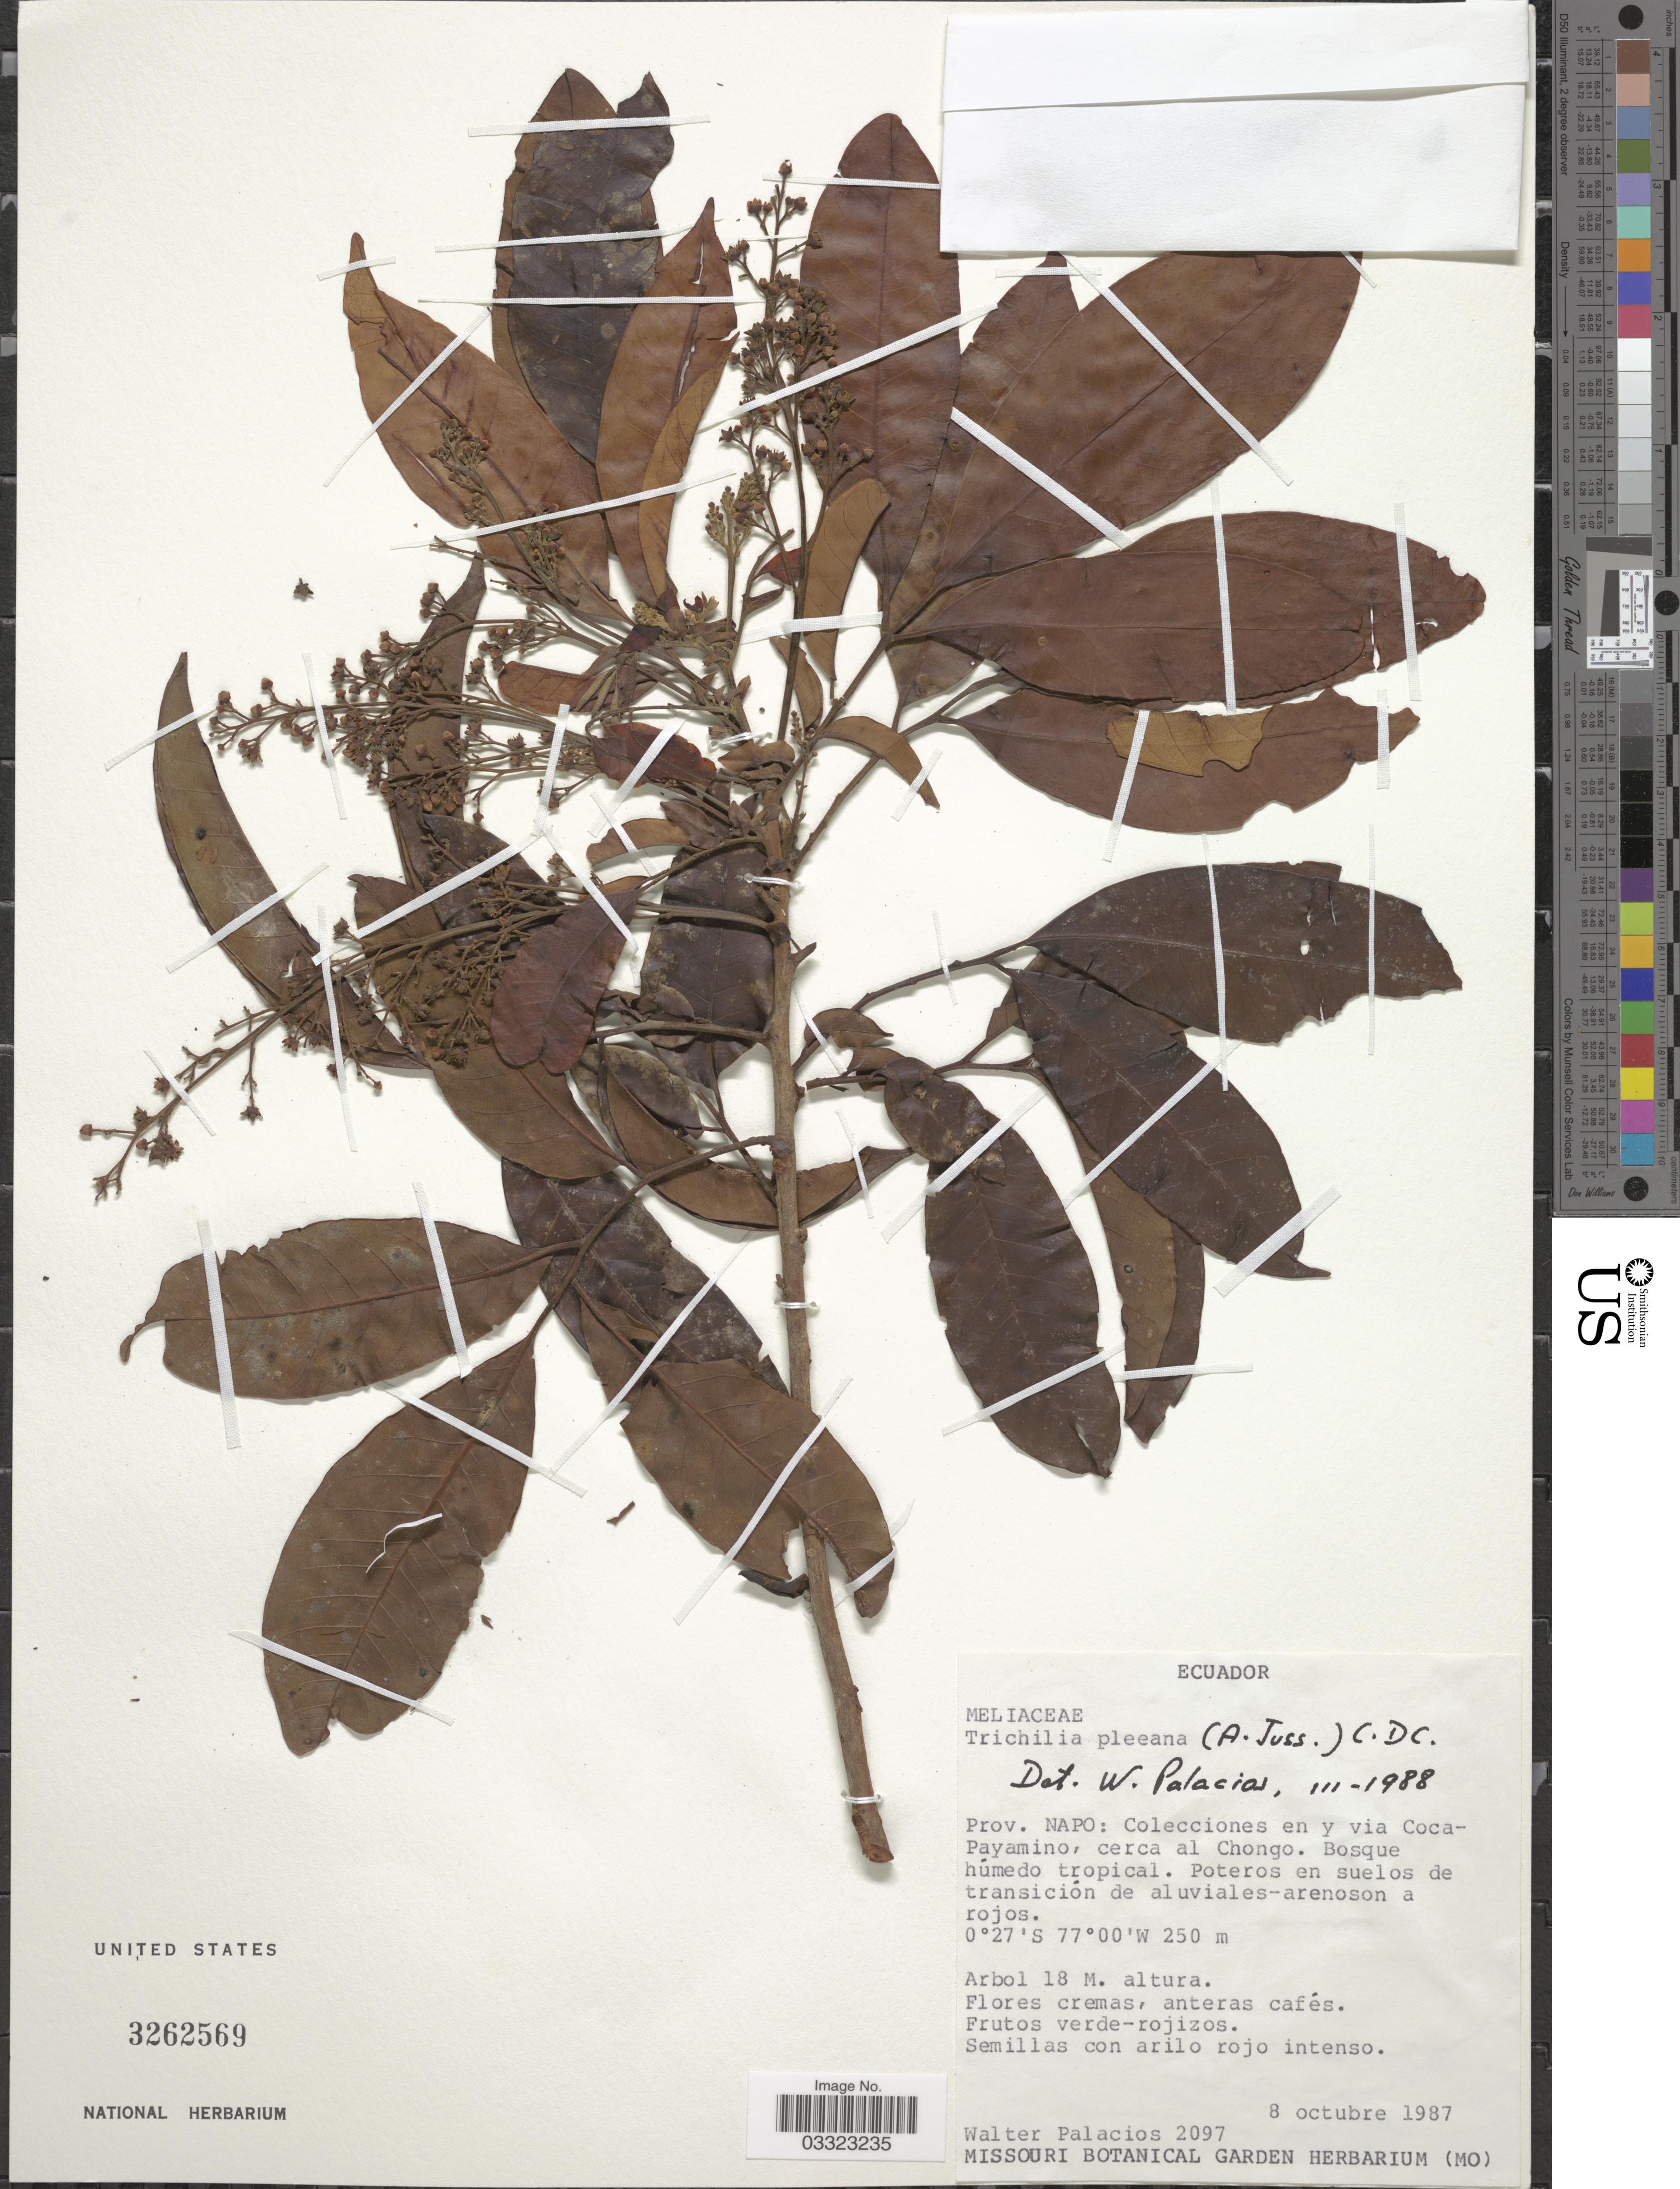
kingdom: Plantae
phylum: Tracheophyta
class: Magnoliopsida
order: Sapindales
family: Meliaceae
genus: Trichilia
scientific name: Trichilia pleeana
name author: (A. Juss.) C. DC.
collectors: W. Palacios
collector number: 2097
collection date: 1987-10-08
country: Ecuador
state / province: Napo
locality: Colecciones en y via Coca-Payamino, cerca al Chongo.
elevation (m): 250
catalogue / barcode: US 3262569